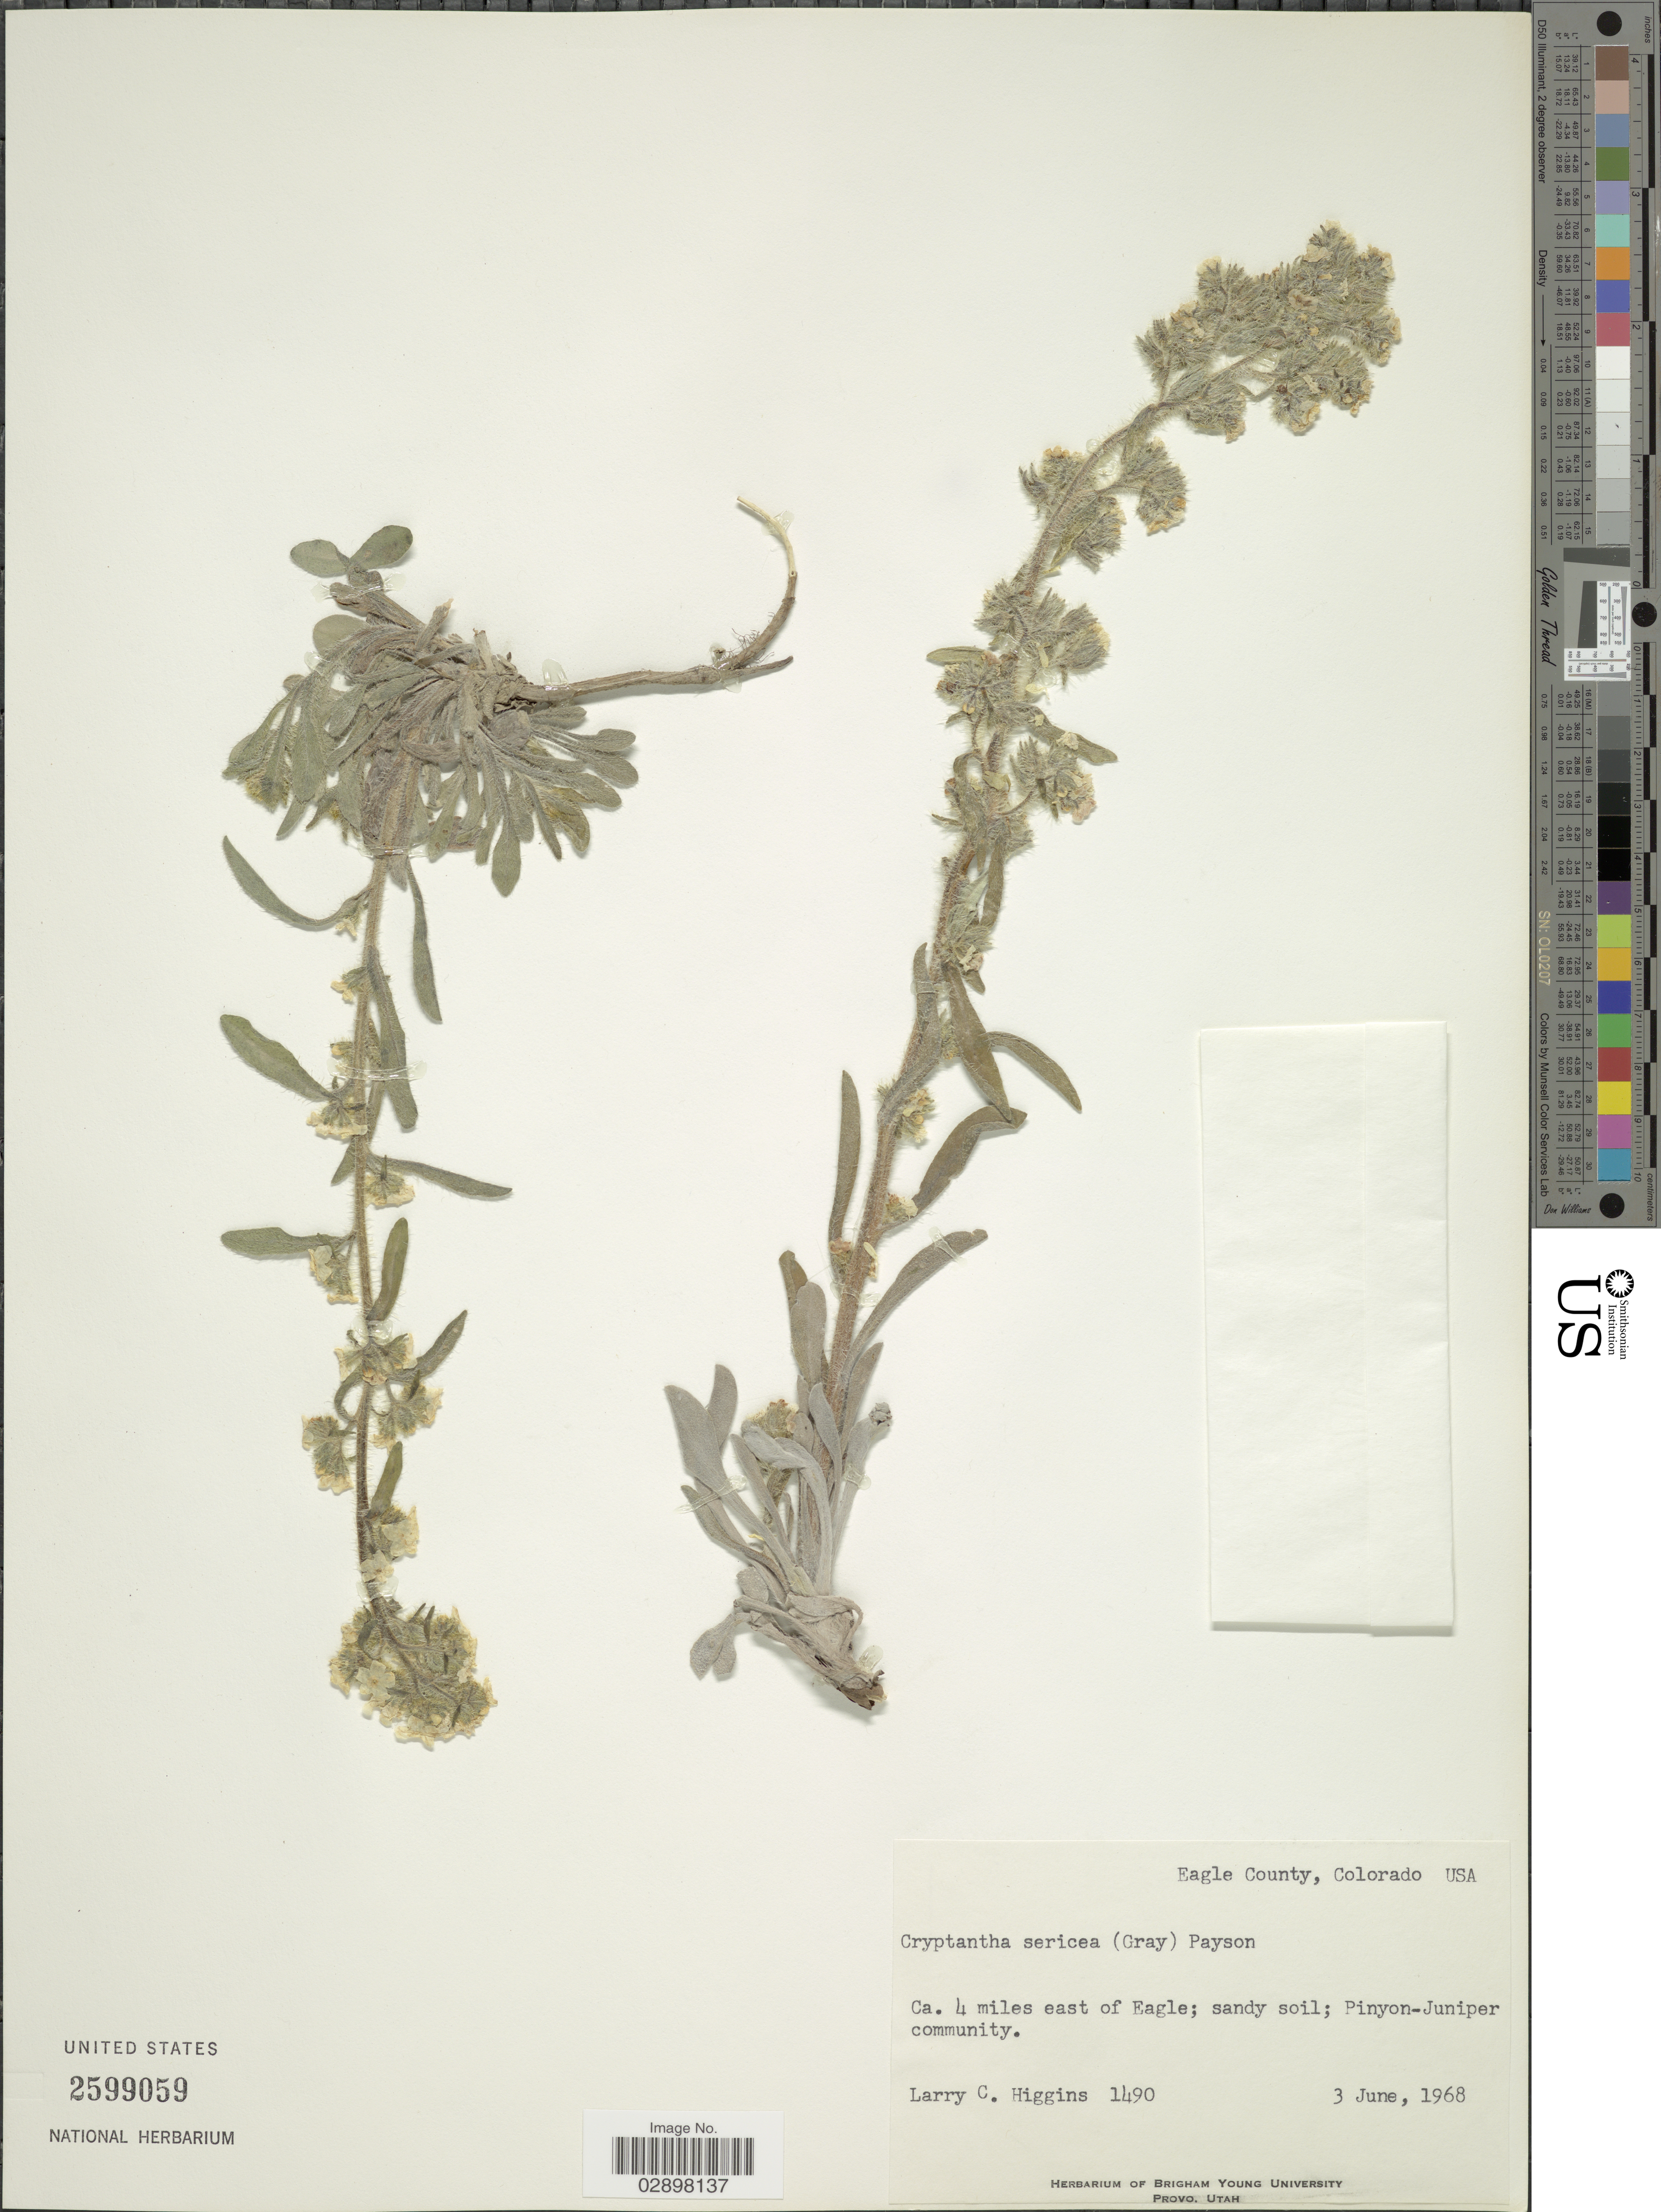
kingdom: Plantae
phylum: Tracheophyta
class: Magnoliopsida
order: Boraginales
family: Boraginaceae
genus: Cryptantha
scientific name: Cryptantha sericea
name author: (A. Gray) Payson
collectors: L. Higgins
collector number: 1490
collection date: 1968-06-03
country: United States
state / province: Colorado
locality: Eagle County, Ca. 4 miles east of Eagle.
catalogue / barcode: US 2599059